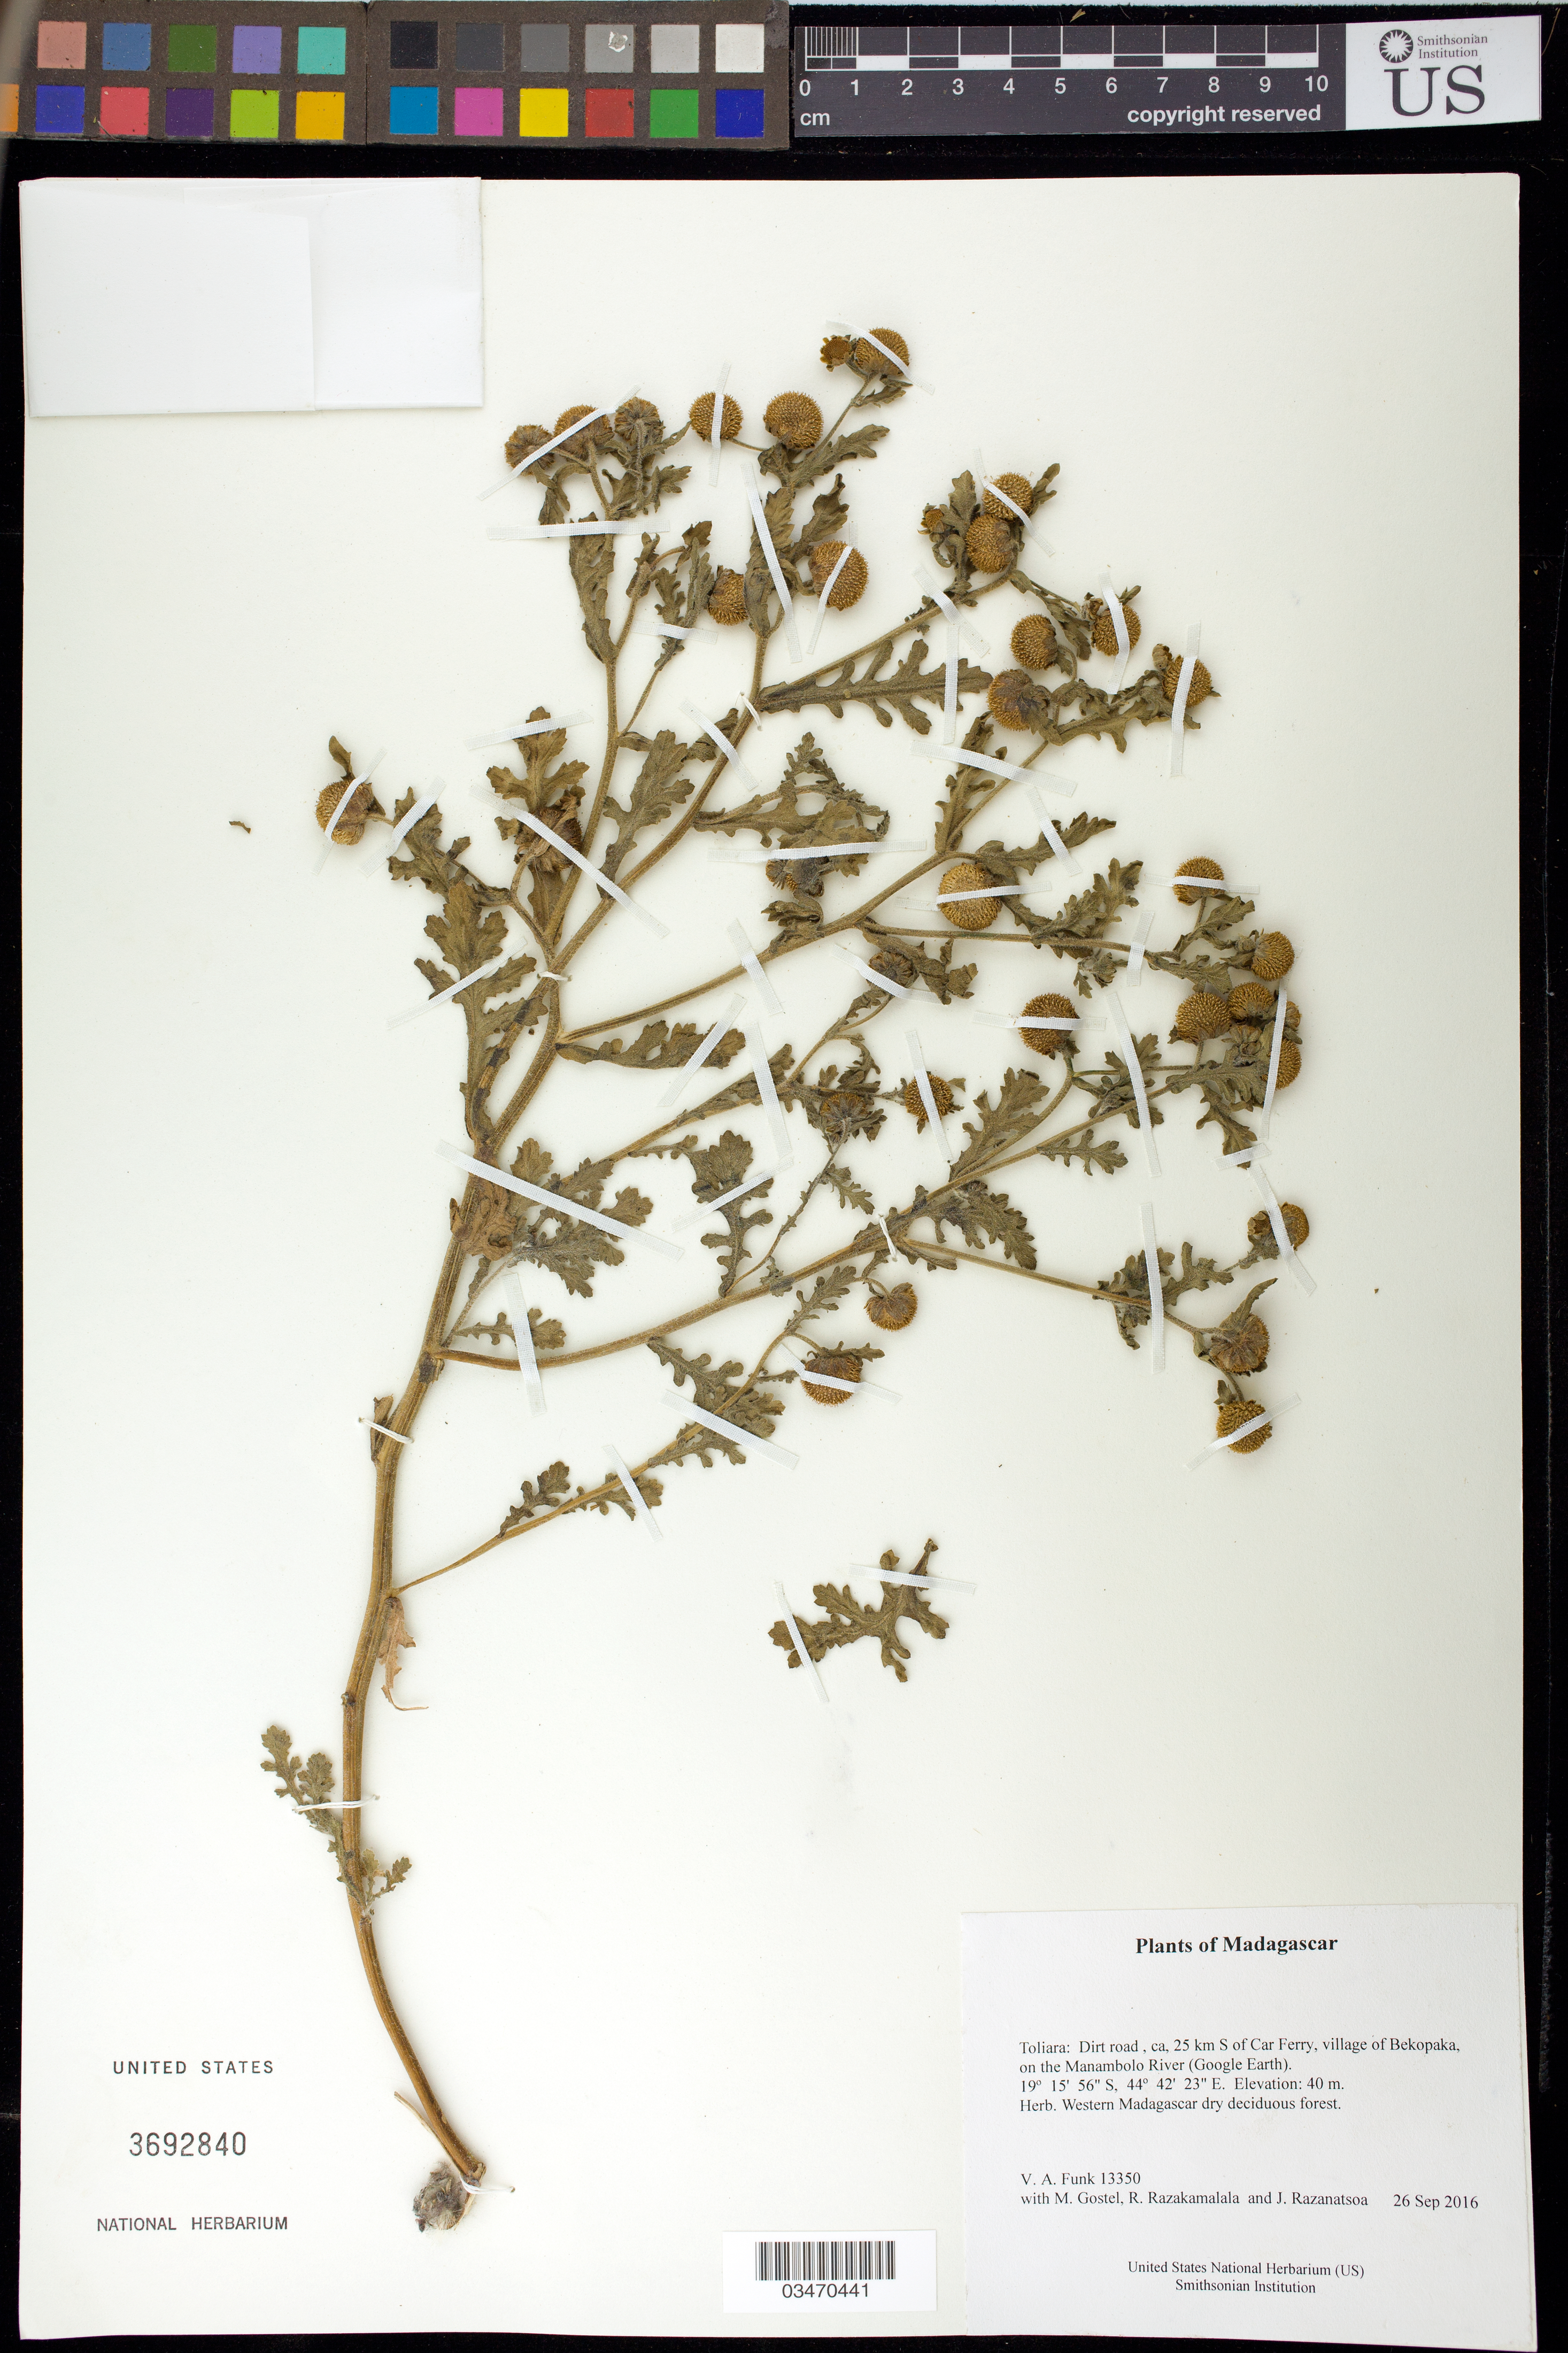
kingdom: Plantae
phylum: Tracheophyta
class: Magnoliopsida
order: Asterales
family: Asteraceae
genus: Sphaeranthus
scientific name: Sphaeranthus sp.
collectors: M. R. Gostel, R. Razakamalala & J. Razanatsoa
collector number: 13350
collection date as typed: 26 Sep 2016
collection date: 2016-09-26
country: Madagascar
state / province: Menabe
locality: Dirt road , ca, 25 km S of Car Ferry, village of Bekopaka, on the Manambolo River (Google Earth)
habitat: Western Madagascar dry deciduous forest.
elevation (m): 40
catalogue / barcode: US 3692840